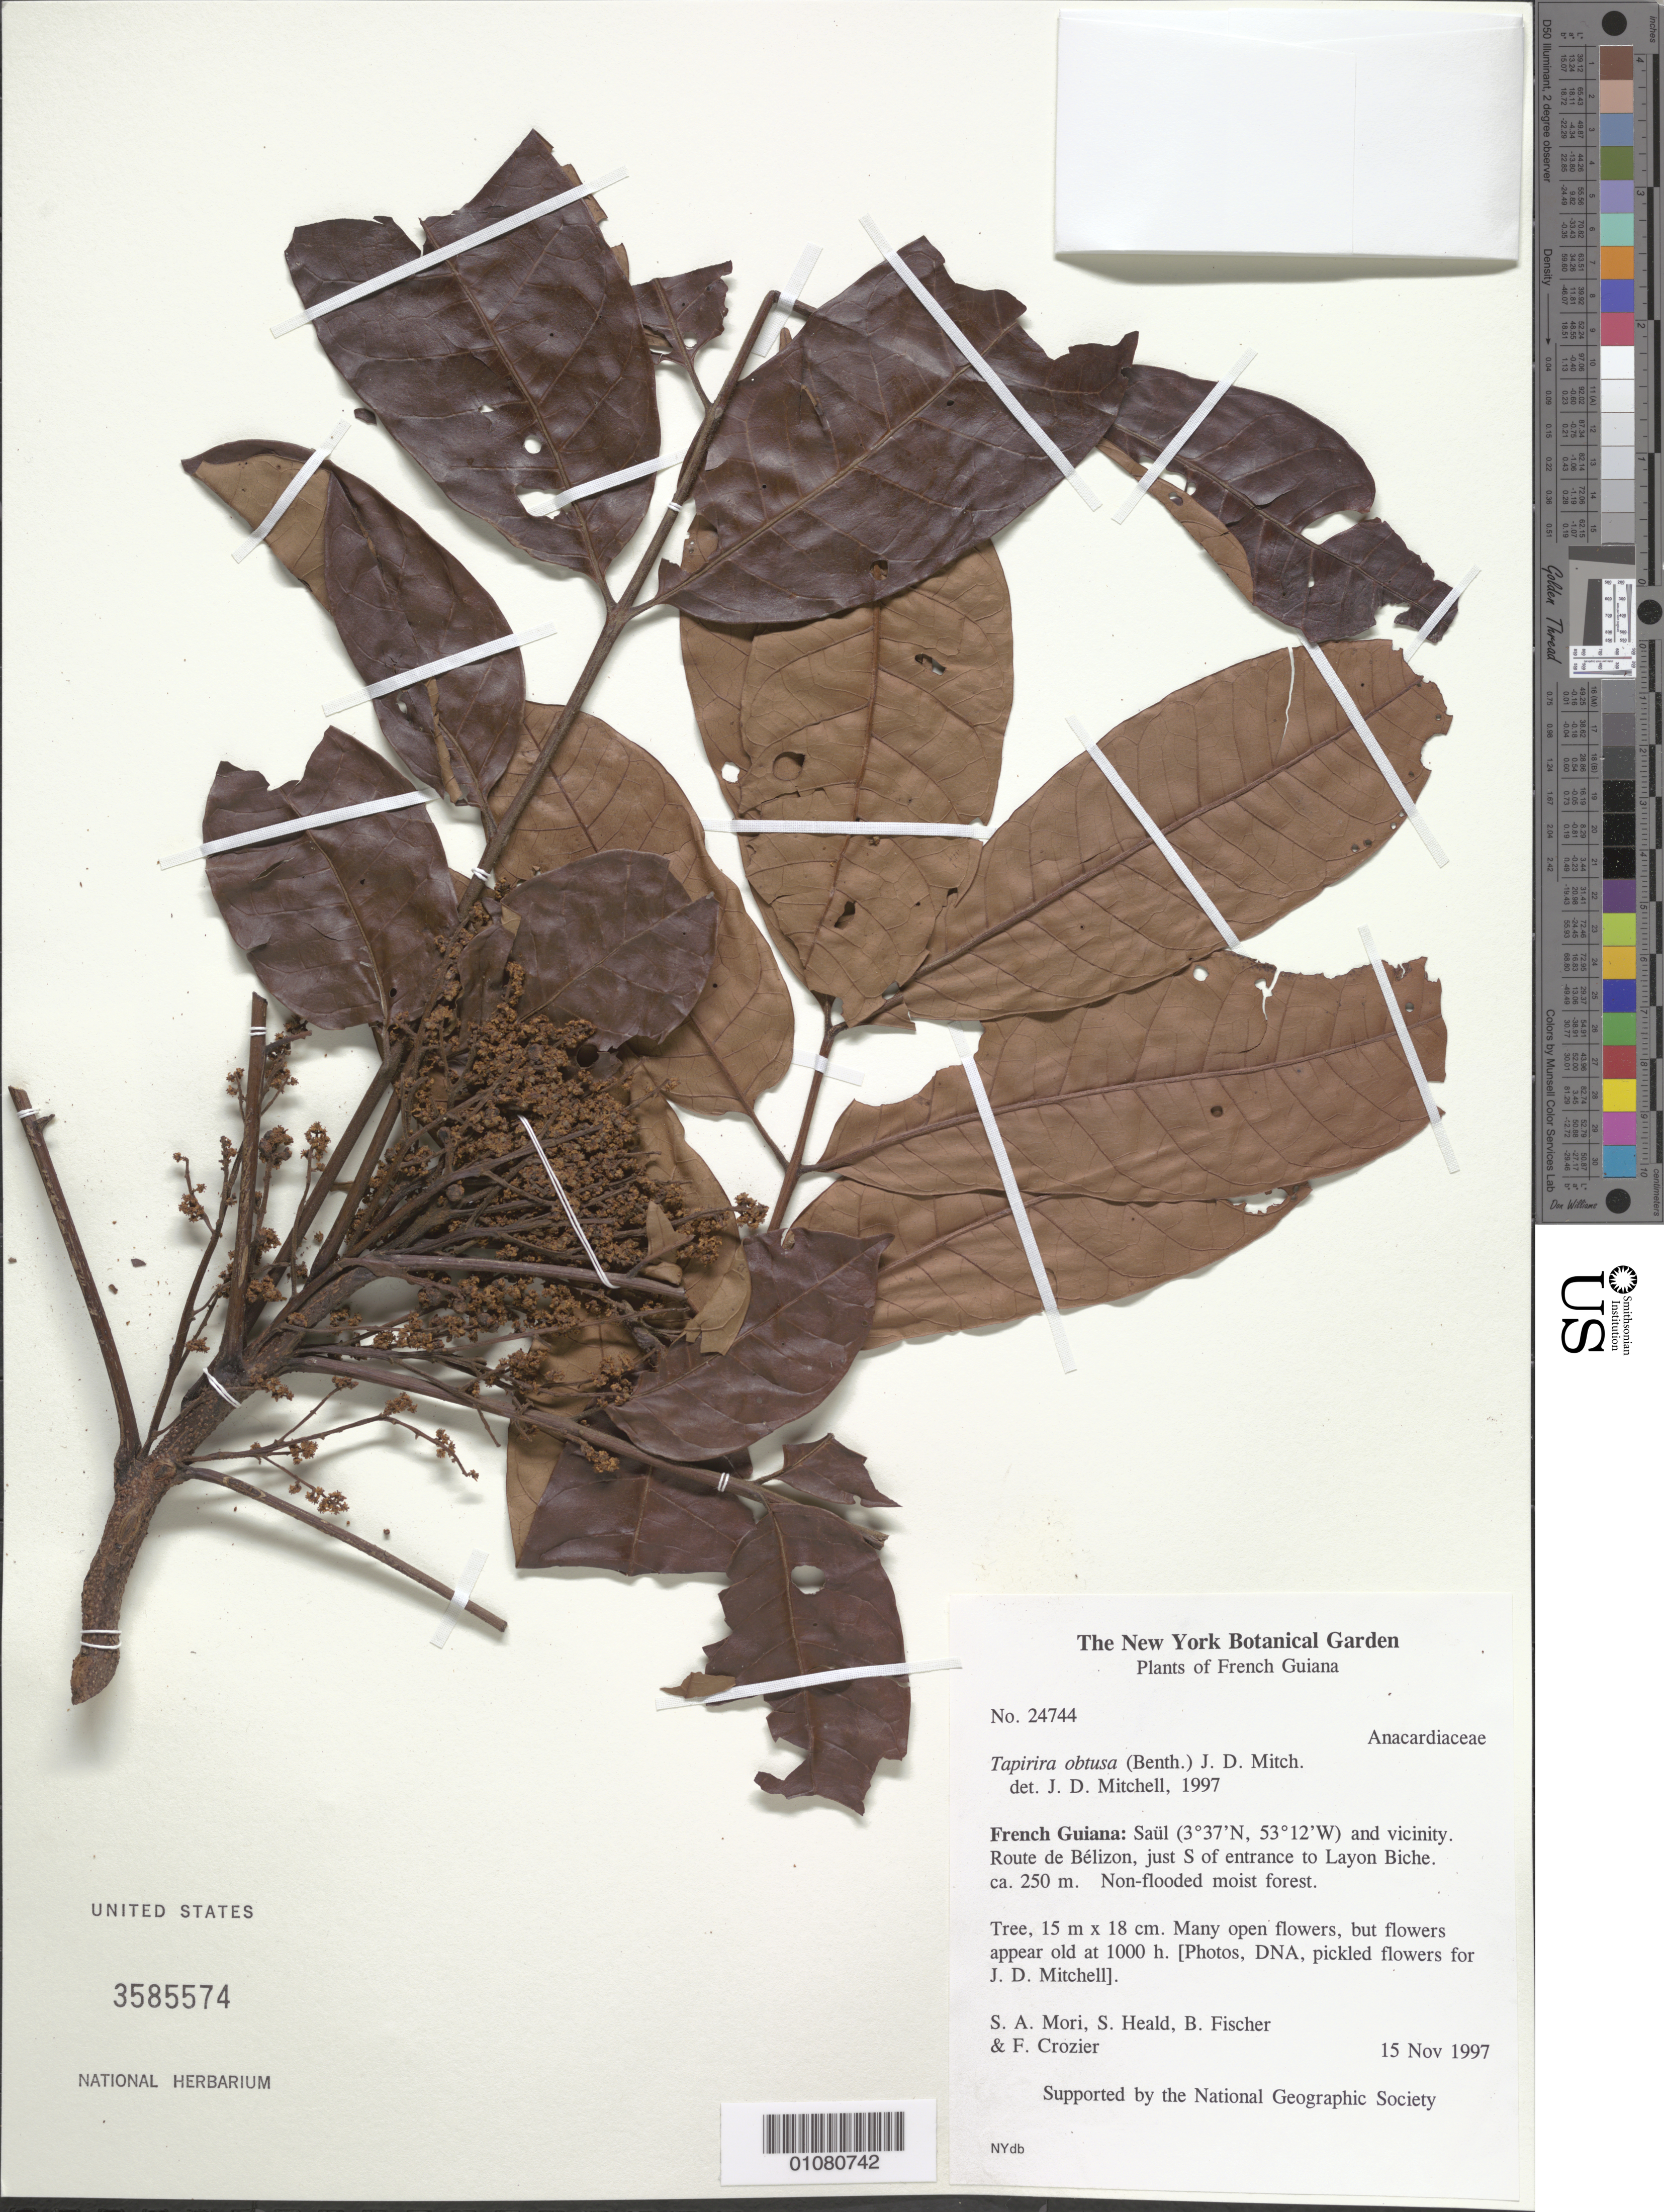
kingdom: Plantae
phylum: Tracheophyta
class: Magnoliopsida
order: Sapindales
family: Anacardiaceae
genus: Tapirira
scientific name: Tapirira obtusa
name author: (Benth.) J.D. Mitch.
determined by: Mitchell, John D.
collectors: S. Mori, S. Heald, B. Fischer & F. Crozier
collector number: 24744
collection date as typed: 15-Nov-97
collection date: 1997-11-15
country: French Guiana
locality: Saül and vic. Route de Bélizon, just S of entrance to Layon Biche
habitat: Non-flooded moist forest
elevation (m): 250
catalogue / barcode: US 3585574